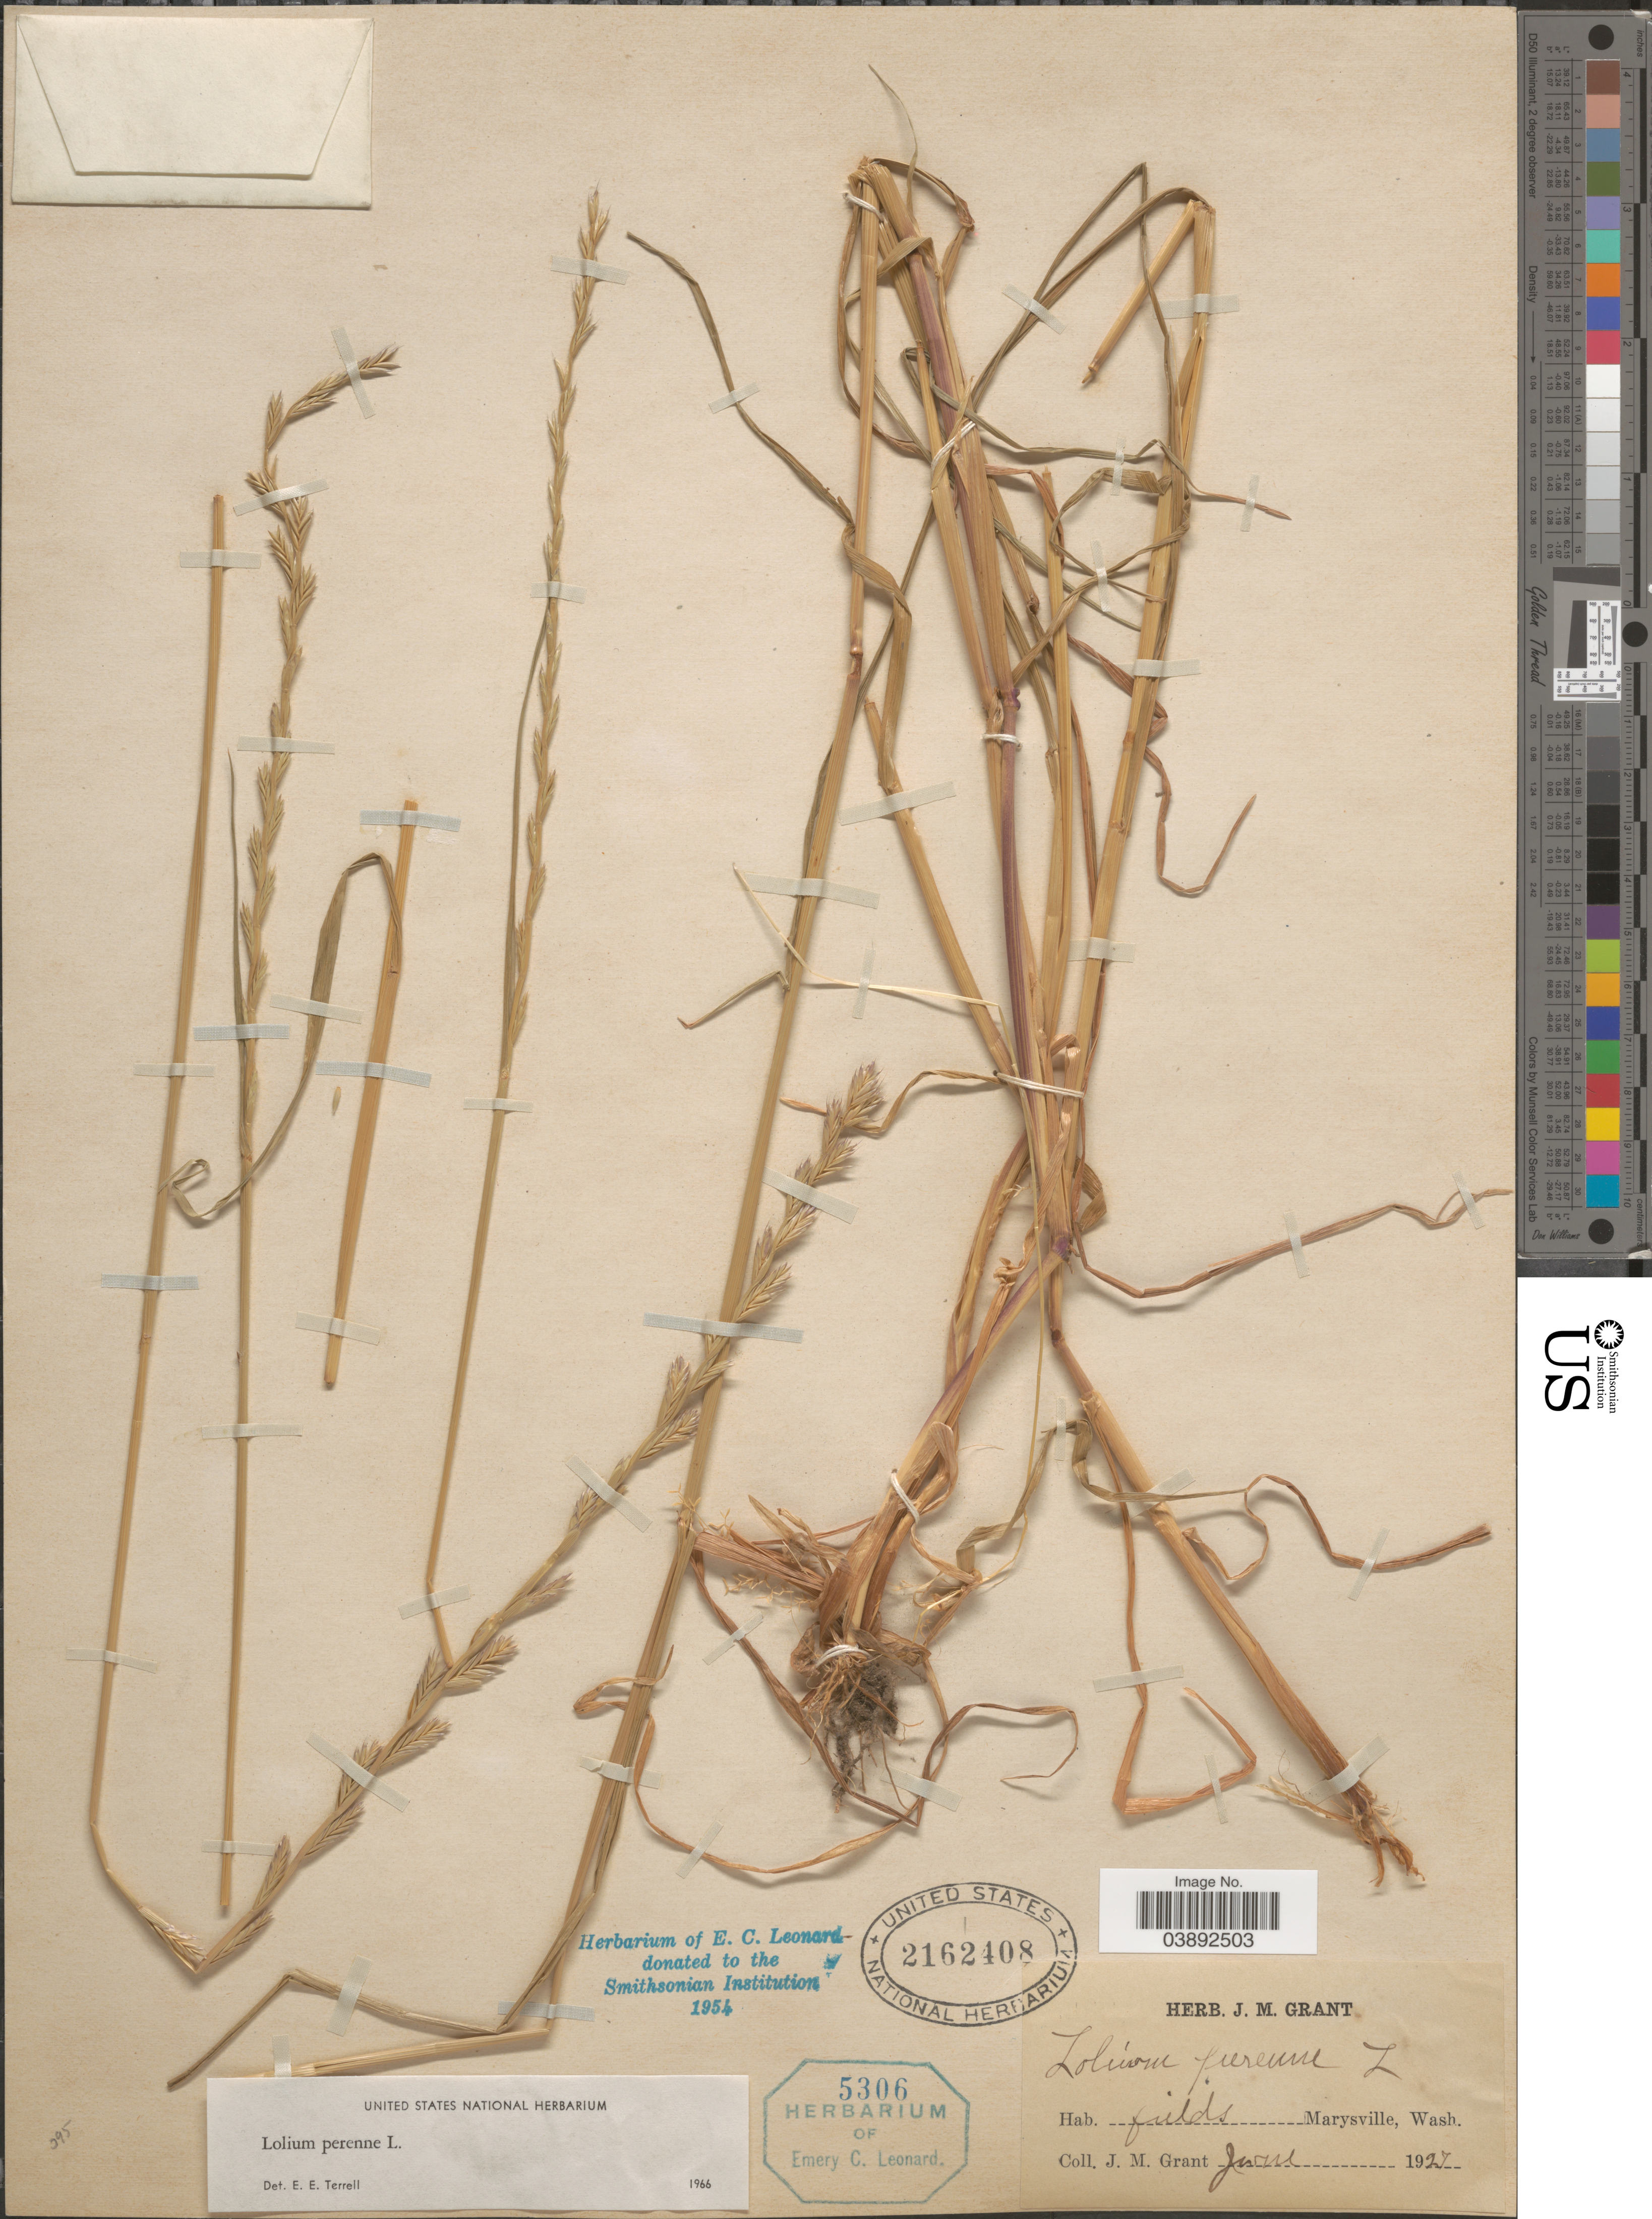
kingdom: Plantae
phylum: Tracheophyta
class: Liliopsida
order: Poales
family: Poaceae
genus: Lolium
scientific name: Lolium perenne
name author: L.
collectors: J. M. Grant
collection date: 1927-06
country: United States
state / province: Washington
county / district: Snohomish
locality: Fields Marysville.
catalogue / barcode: US 2162408